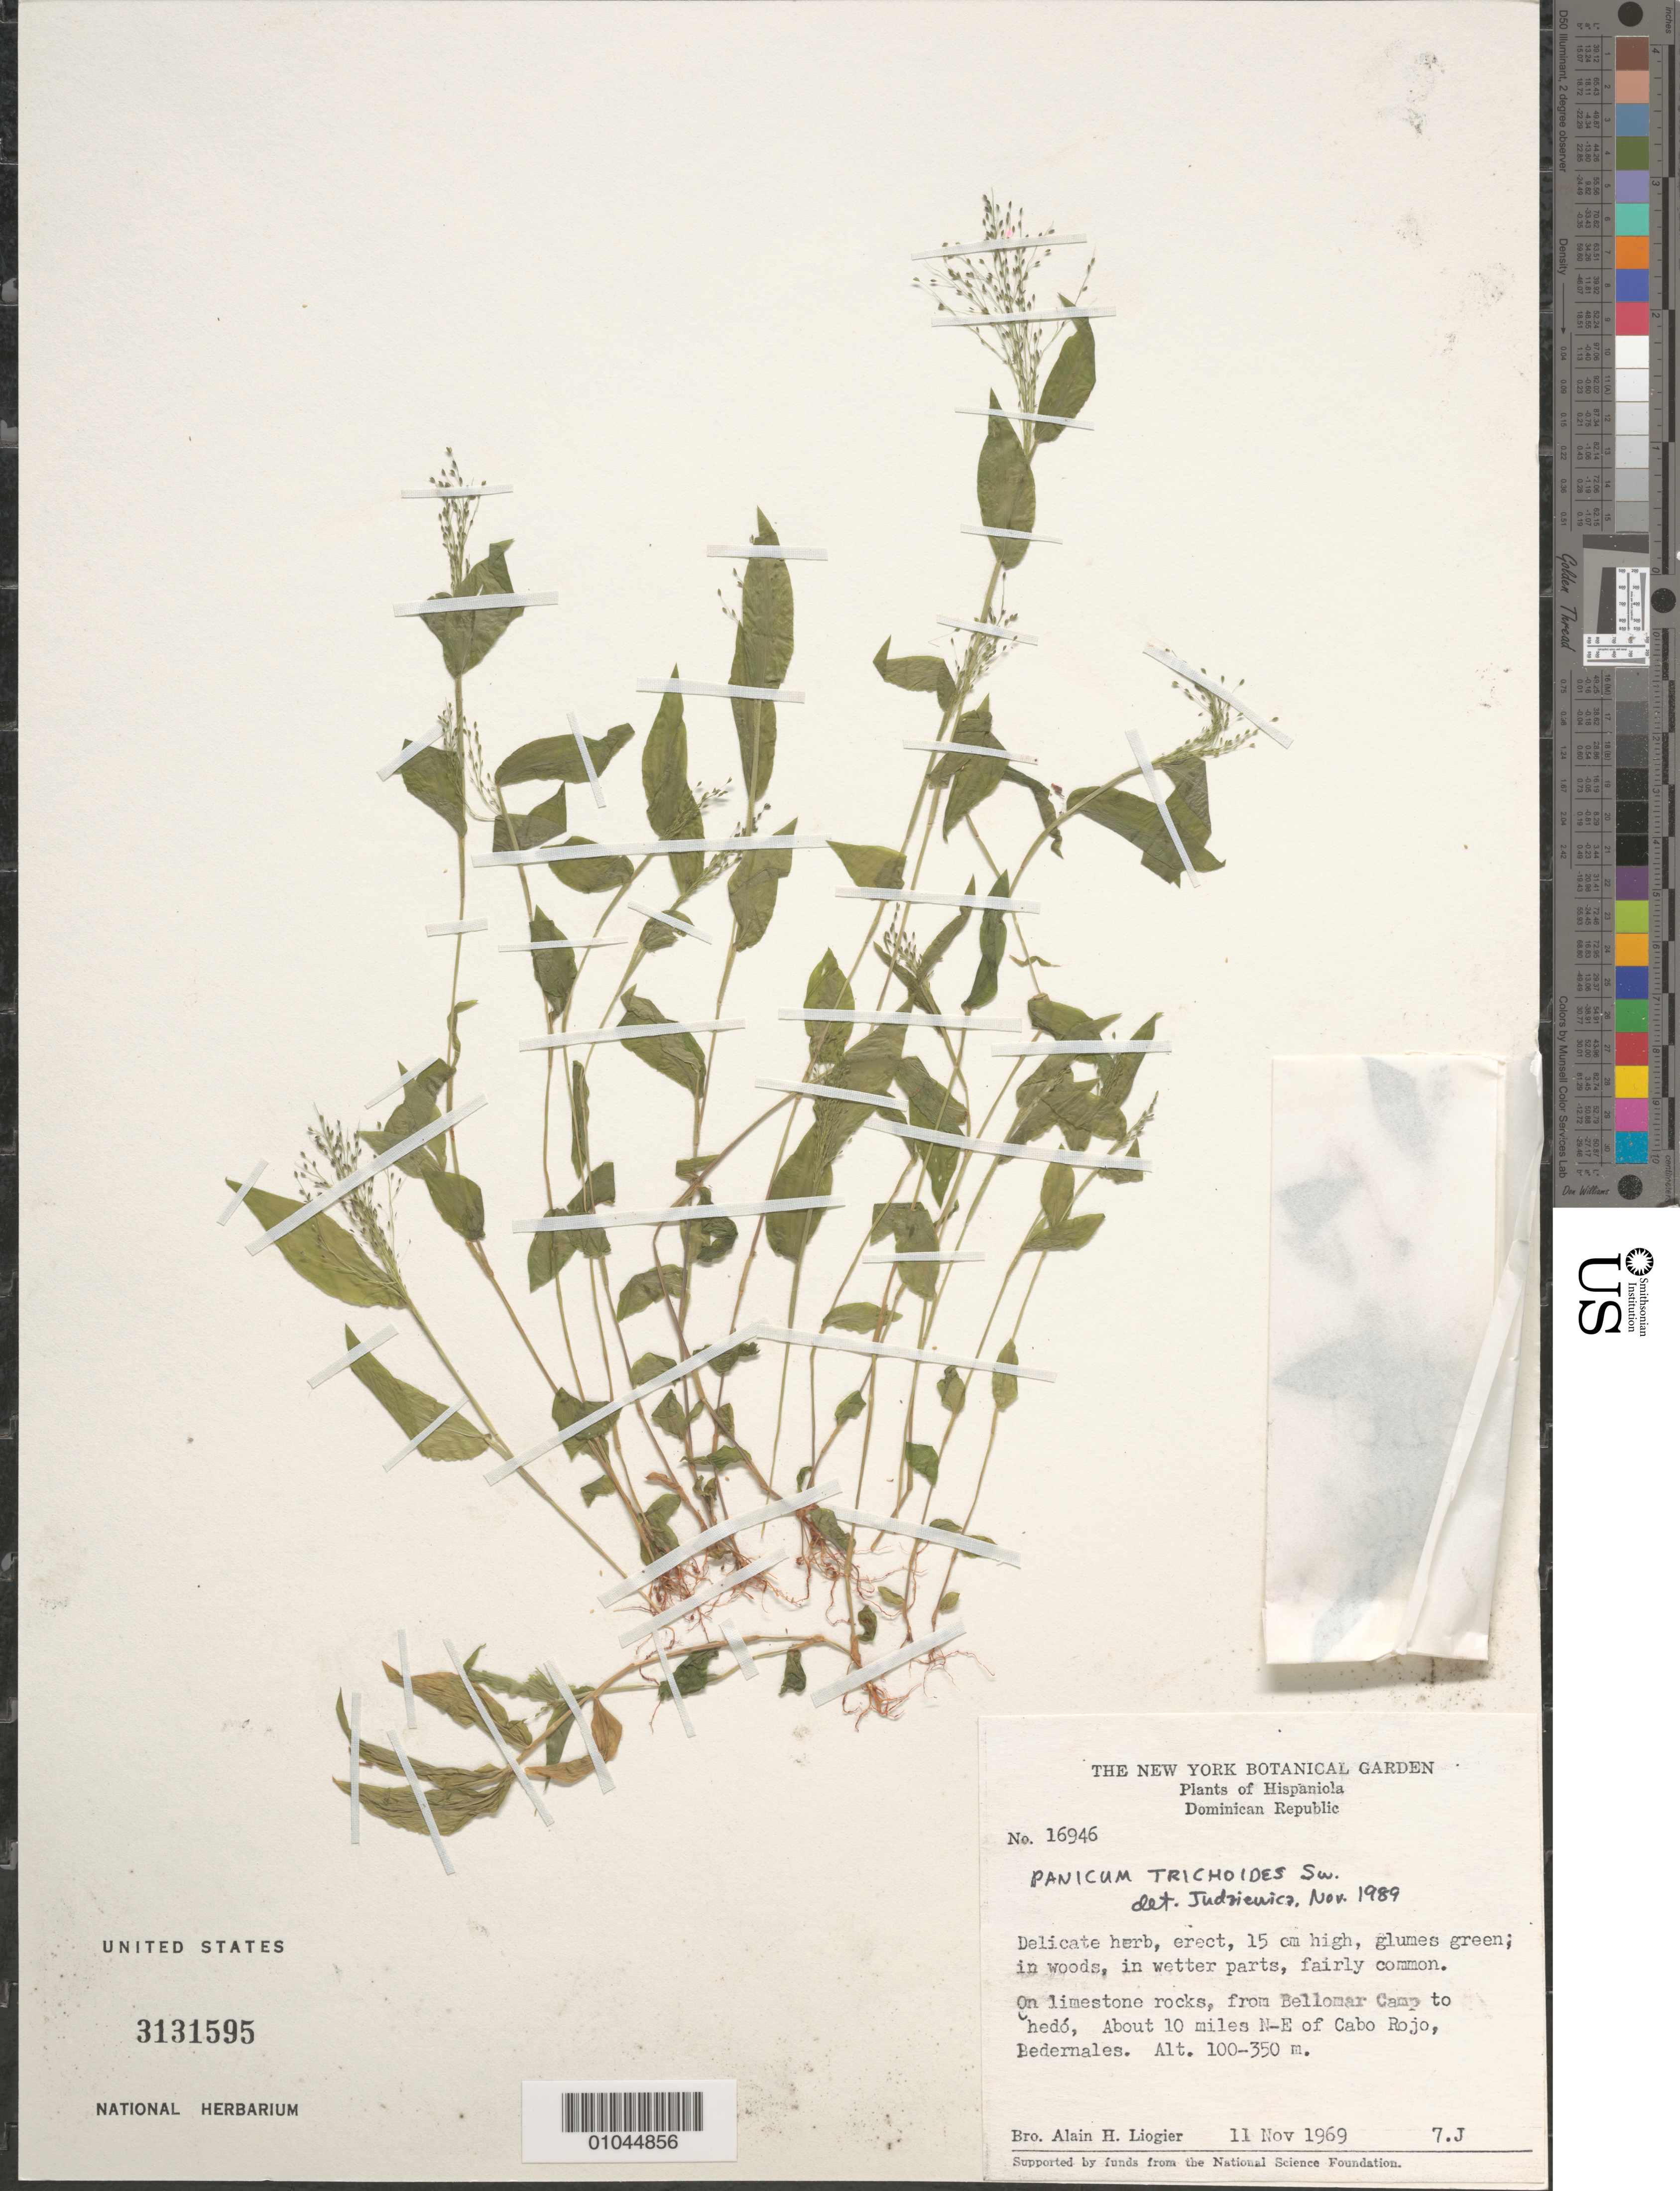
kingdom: Plantae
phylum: Tracheophyta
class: Liliopsida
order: Poales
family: Poaceae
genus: Panicum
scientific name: Panicum trichoides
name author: Sw.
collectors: A. H. Liogier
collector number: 16946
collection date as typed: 11 Nov 1969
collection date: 1969-11-11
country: Dominican Republic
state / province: Pedernales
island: Hispaniola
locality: From Bellomar Camp to Chedo, about 10 miles NE of Cabo Rojo, Bedernales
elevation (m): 100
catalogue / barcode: US 3131595